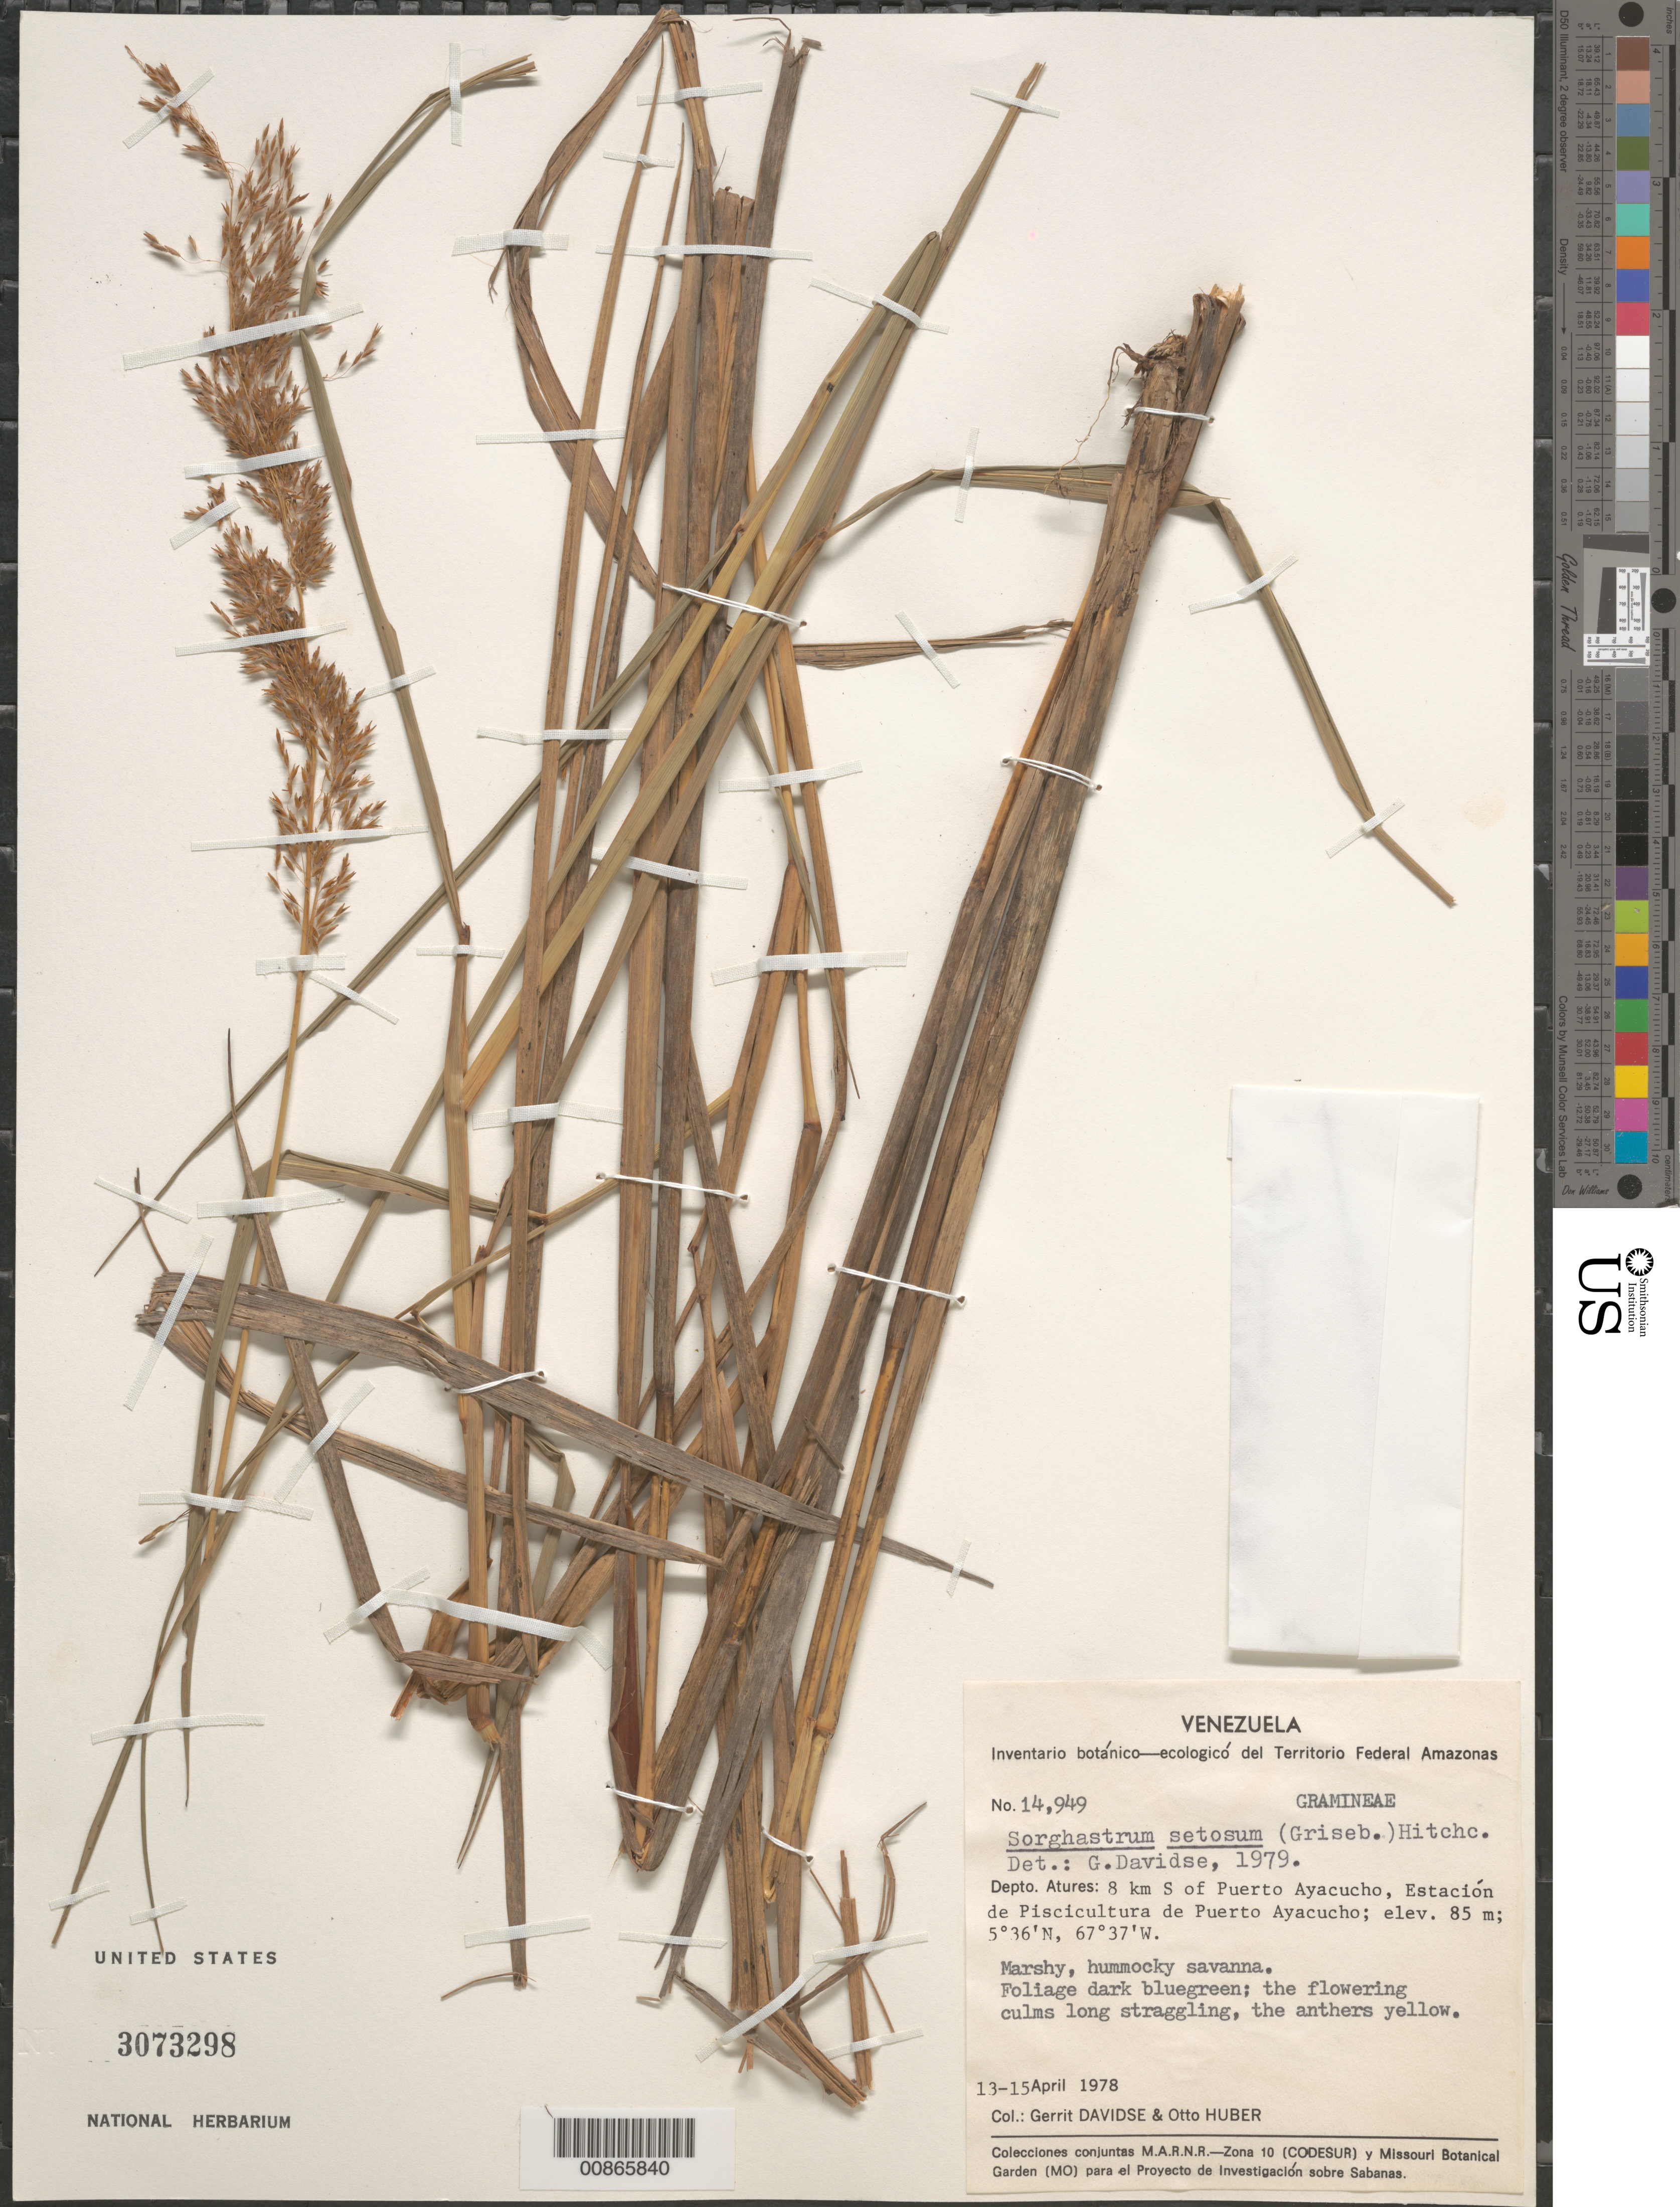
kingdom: Plantae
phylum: Tracheophyta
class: Liliopsida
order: Poales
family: Poaceae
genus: Sorghastrum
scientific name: Sorghastrum setosum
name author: (Griseb.) Hitchc.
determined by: Davidse, Gerrit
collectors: G. Davidse & O. Huber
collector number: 14949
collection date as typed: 13-Apr-78 to 15-Apr-78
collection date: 1978-04-13/1978-04-15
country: Venezuela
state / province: Amazonas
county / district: Atures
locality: Puerto Ayacucho, 8 km S of, Estación de Piscicultura de Puerto Ayacucho, Río Orinoco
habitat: Marshy, hummocky savanna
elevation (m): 85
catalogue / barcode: US 3073298